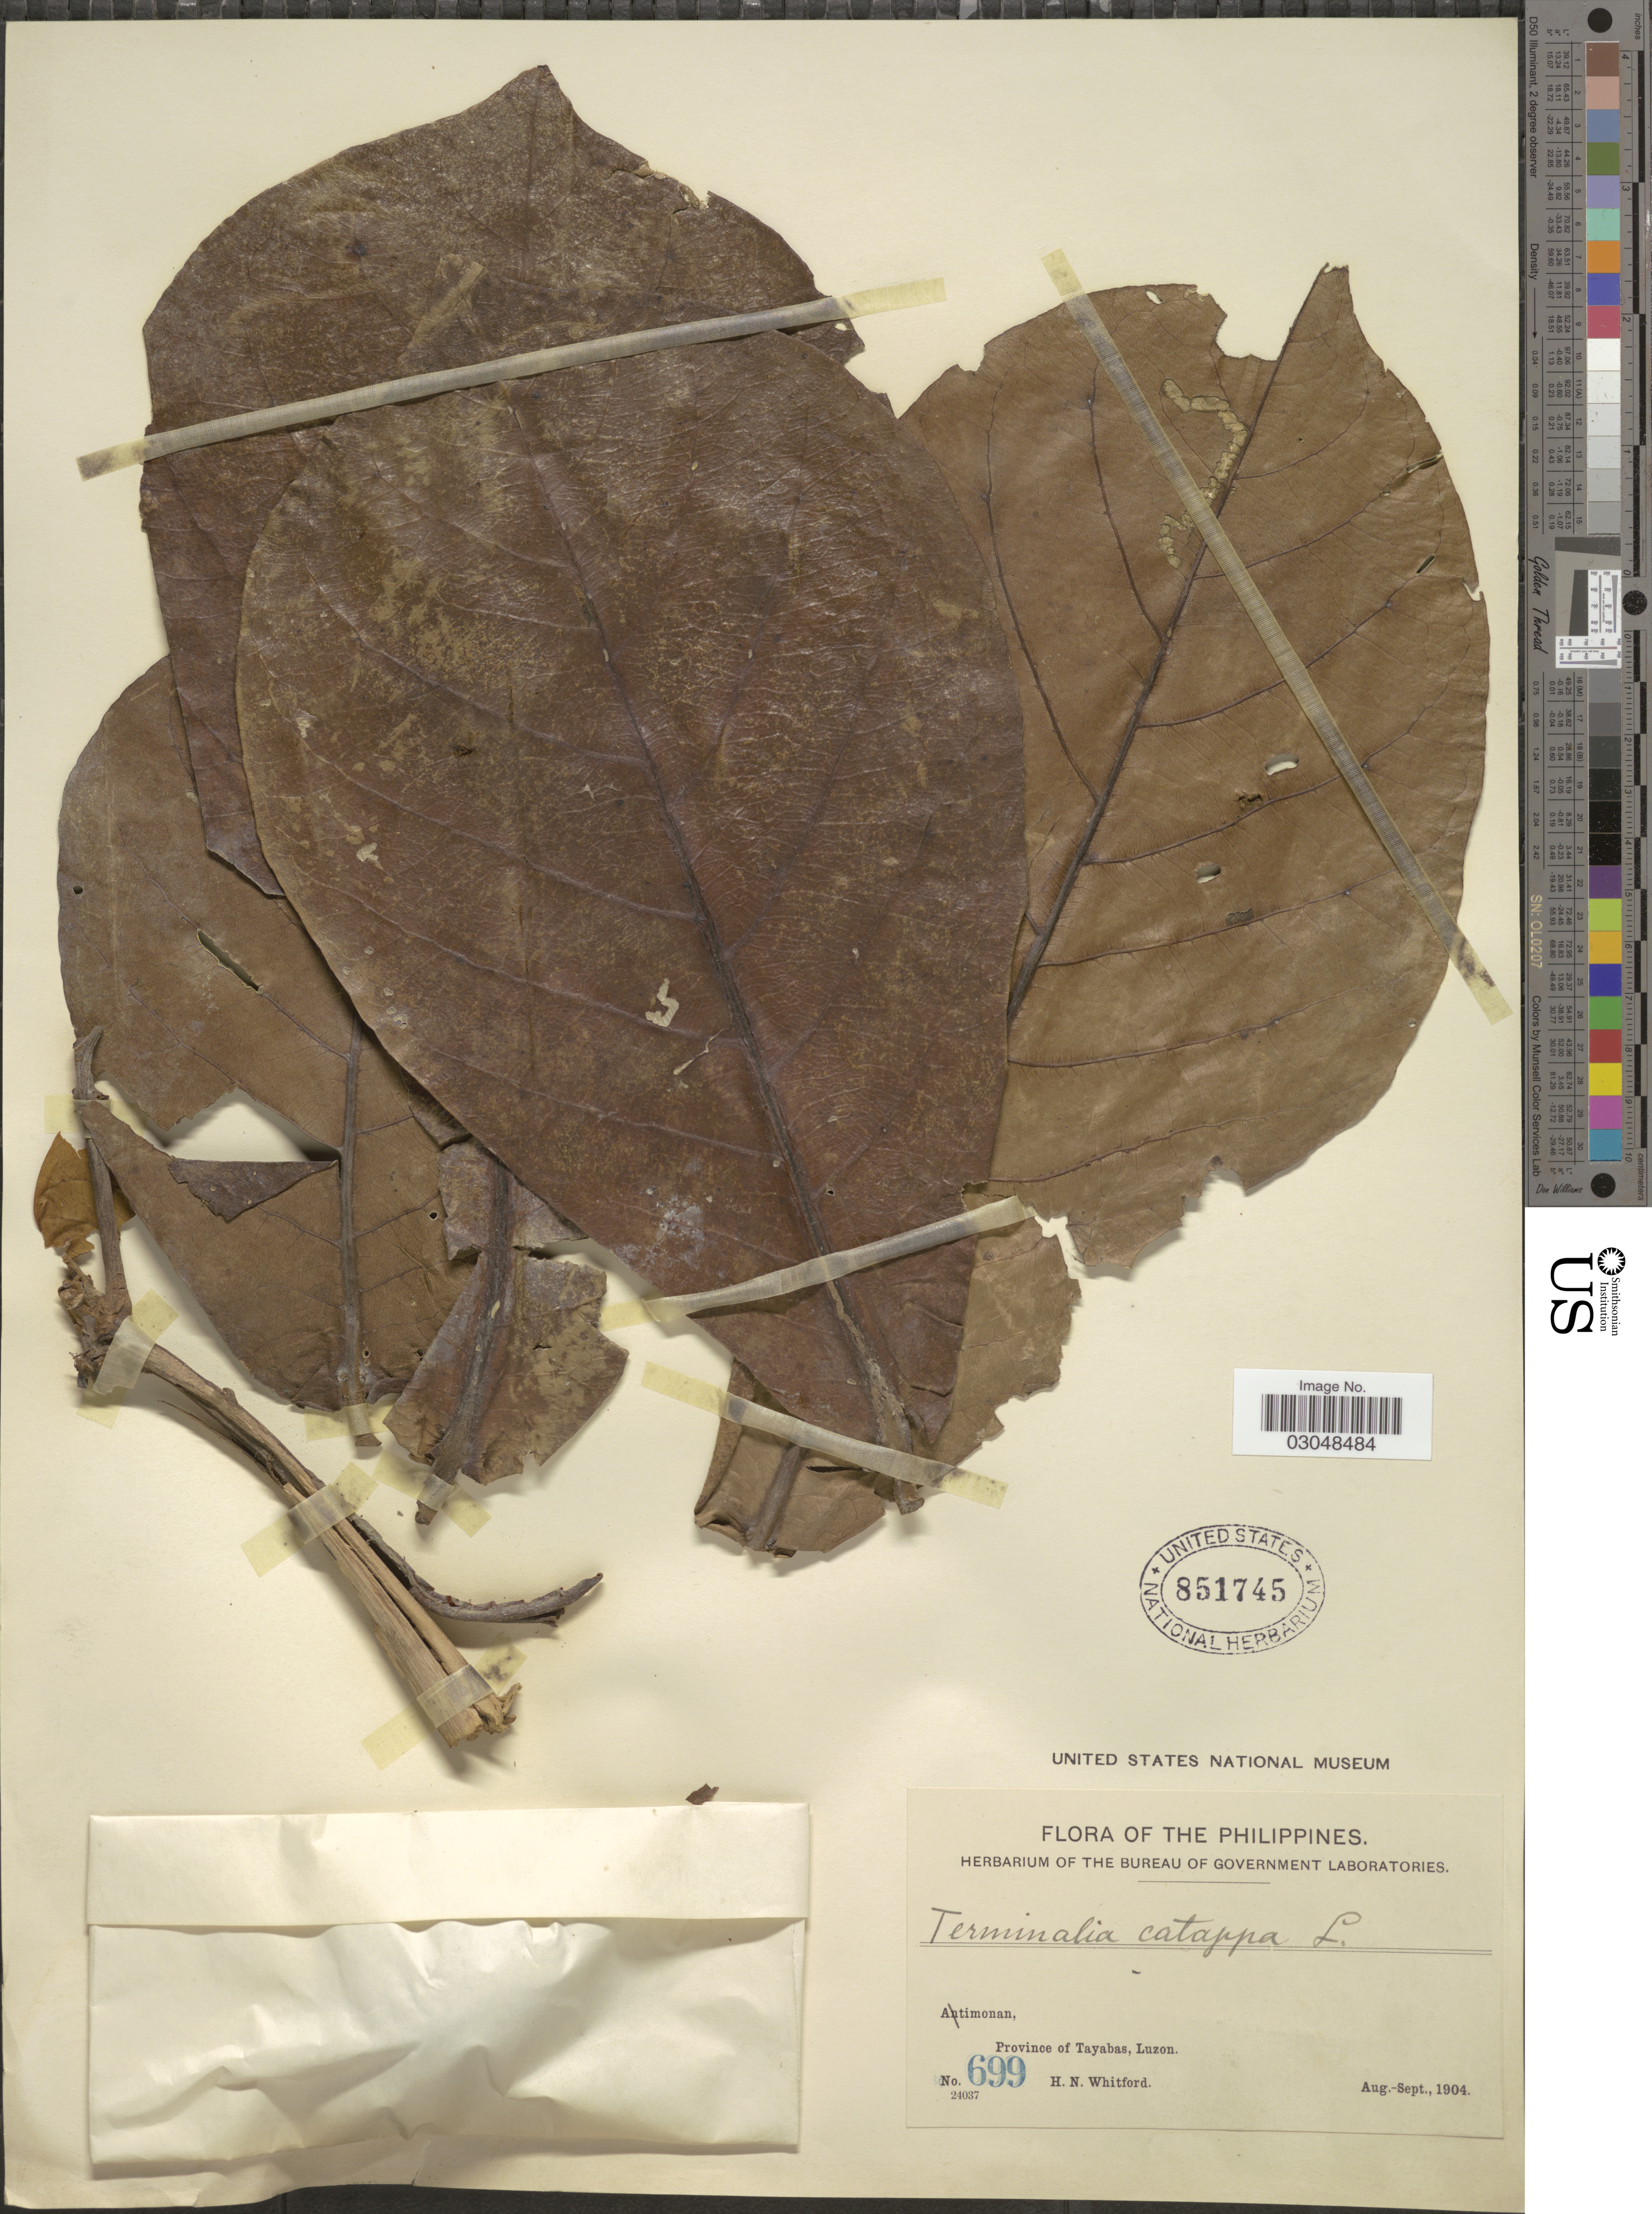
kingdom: Plantae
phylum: Tracheophyta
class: Magnoliopsida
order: Myrtales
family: Combretaceae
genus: Terminalia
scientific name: Terminalia catappa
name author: L.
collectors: H. N. Whitford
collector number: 699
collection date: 1904-08/1904-09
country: Philippines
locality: Atimonan, Province of Tayabas, Luzon.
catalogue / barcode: US 851745